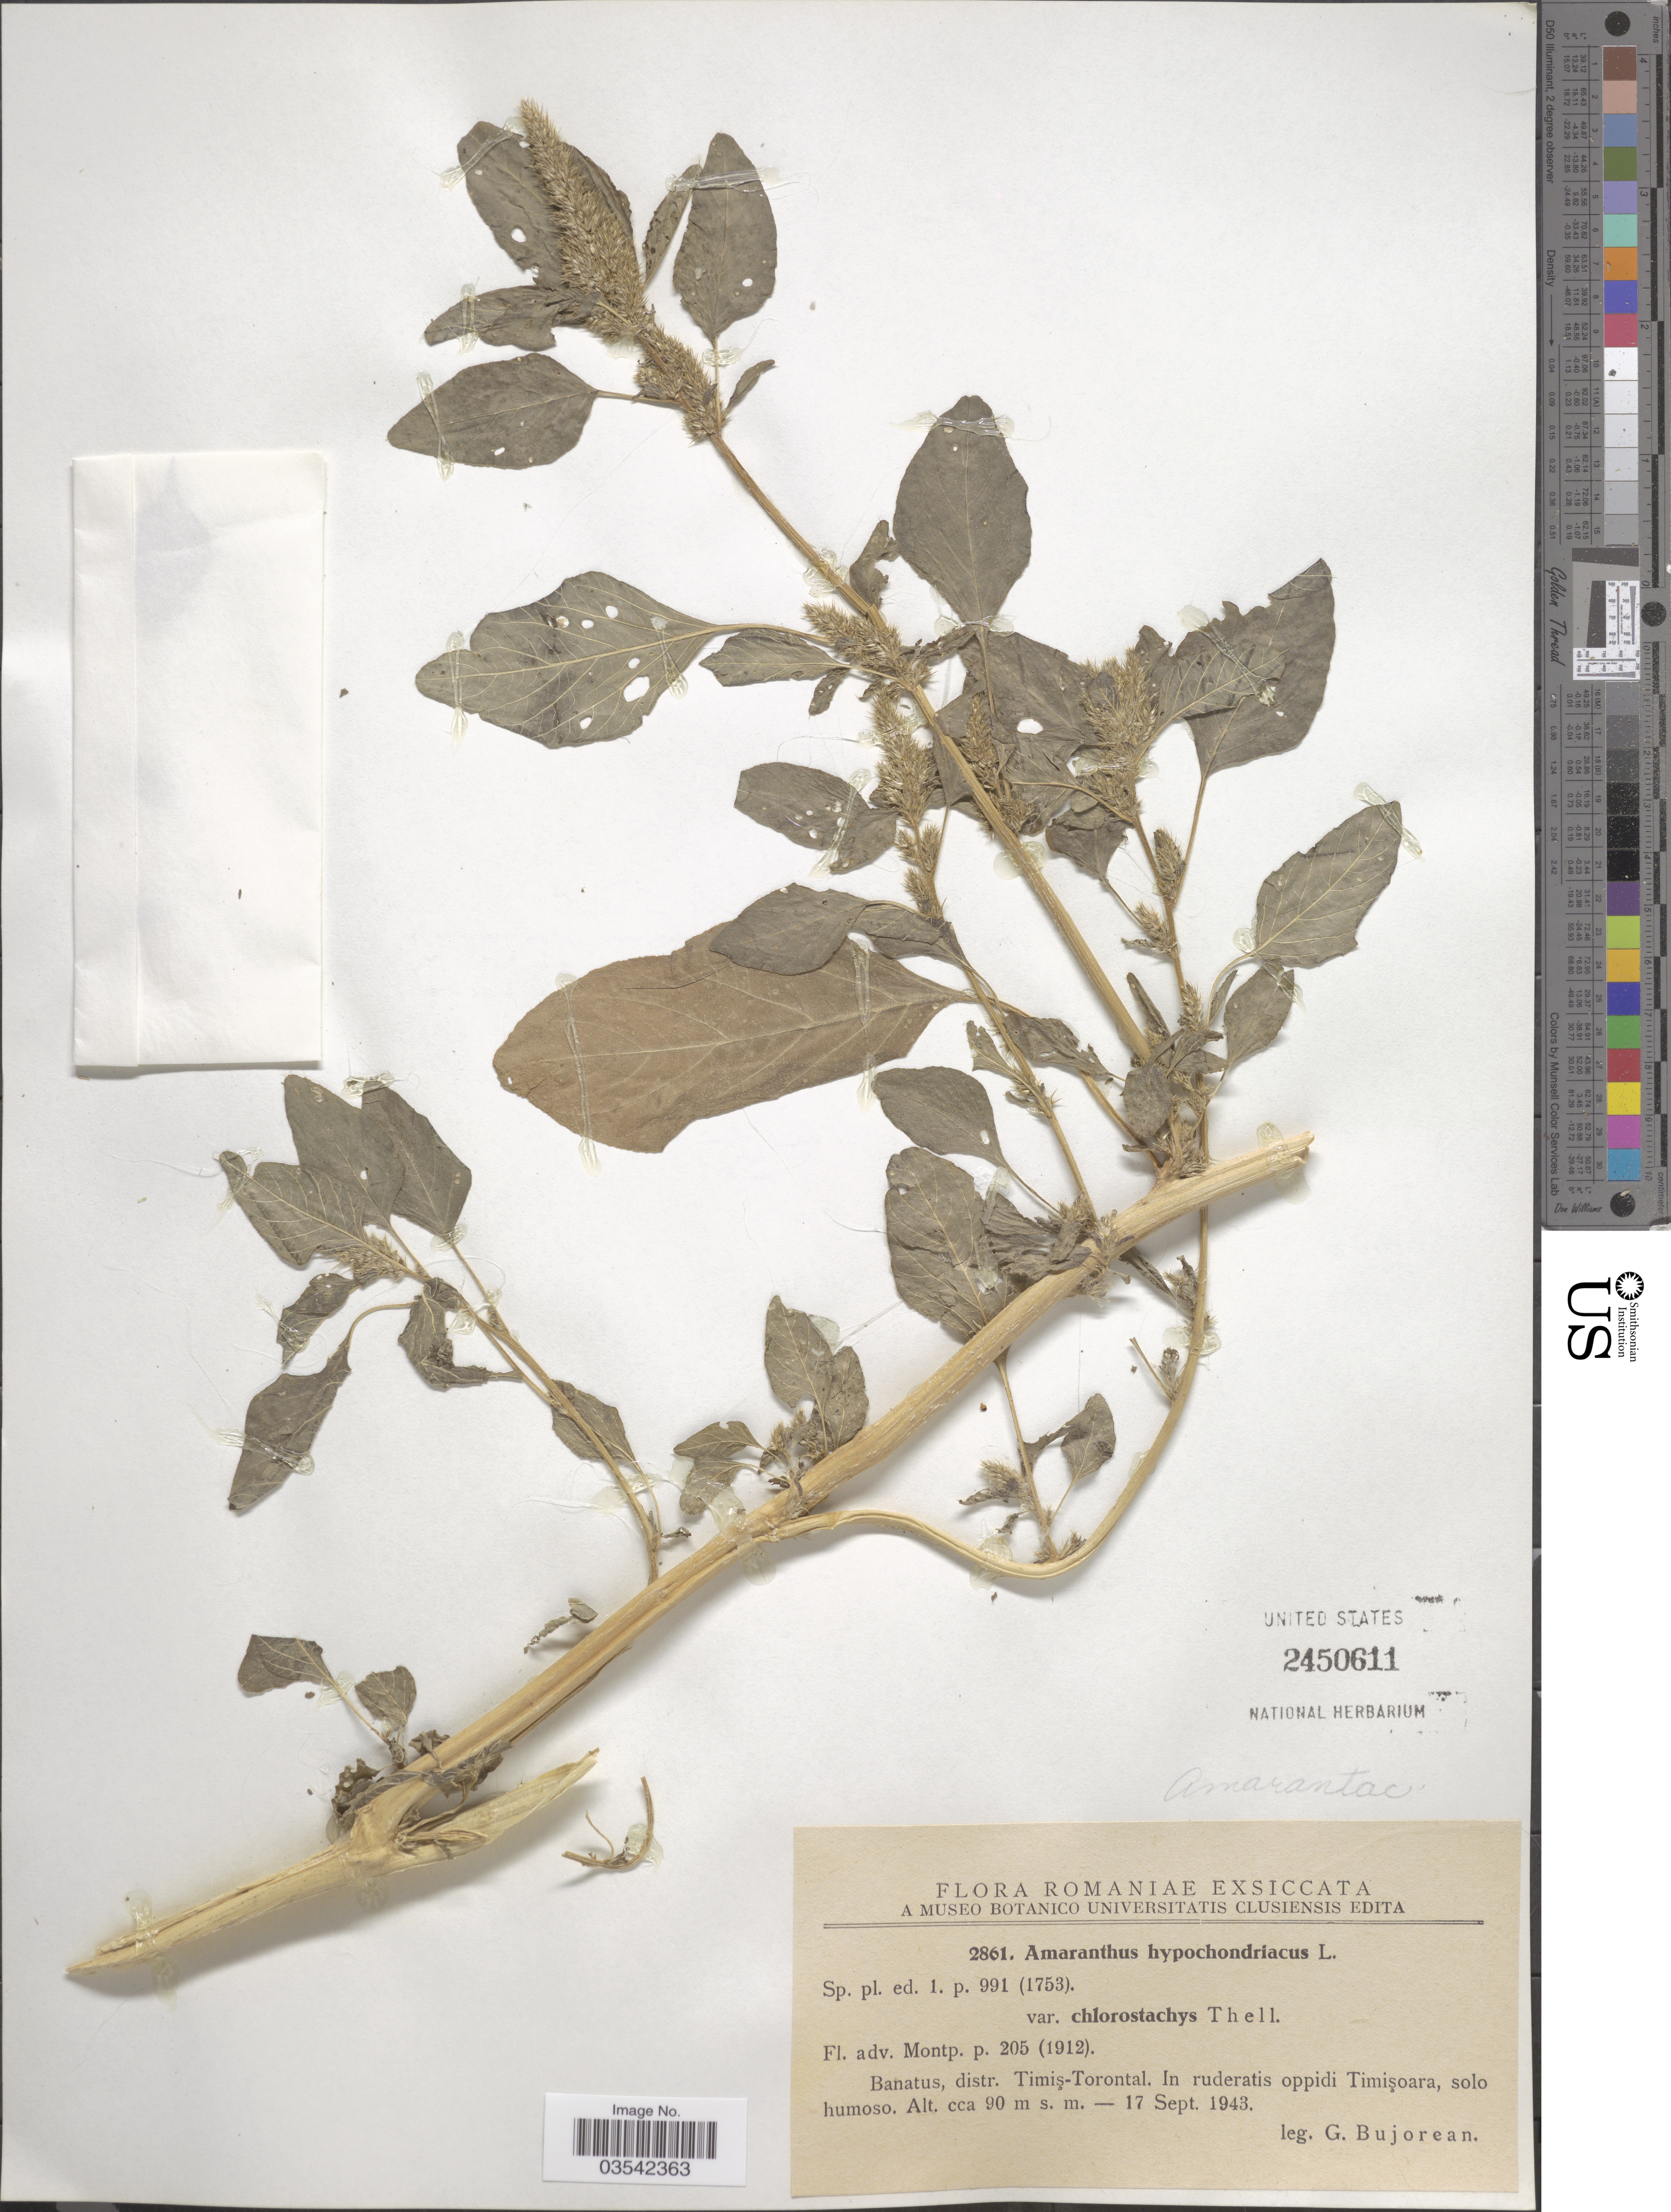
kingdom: Plantae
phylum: Tracheophyta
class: Magnoliopsida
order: Caryophyllales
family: Amaranthaceae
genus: Amaranthus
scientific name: Amaranthus hypochondriacus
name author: L.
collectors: G. Bujorean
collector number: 2861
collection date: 1943-09-17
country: Romania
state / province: Timis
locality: Banatus, distr. Timiş-Torontal. In ruderatis oppidi Timişoara, solo humoso.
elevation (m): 90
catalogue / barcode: US 2450611